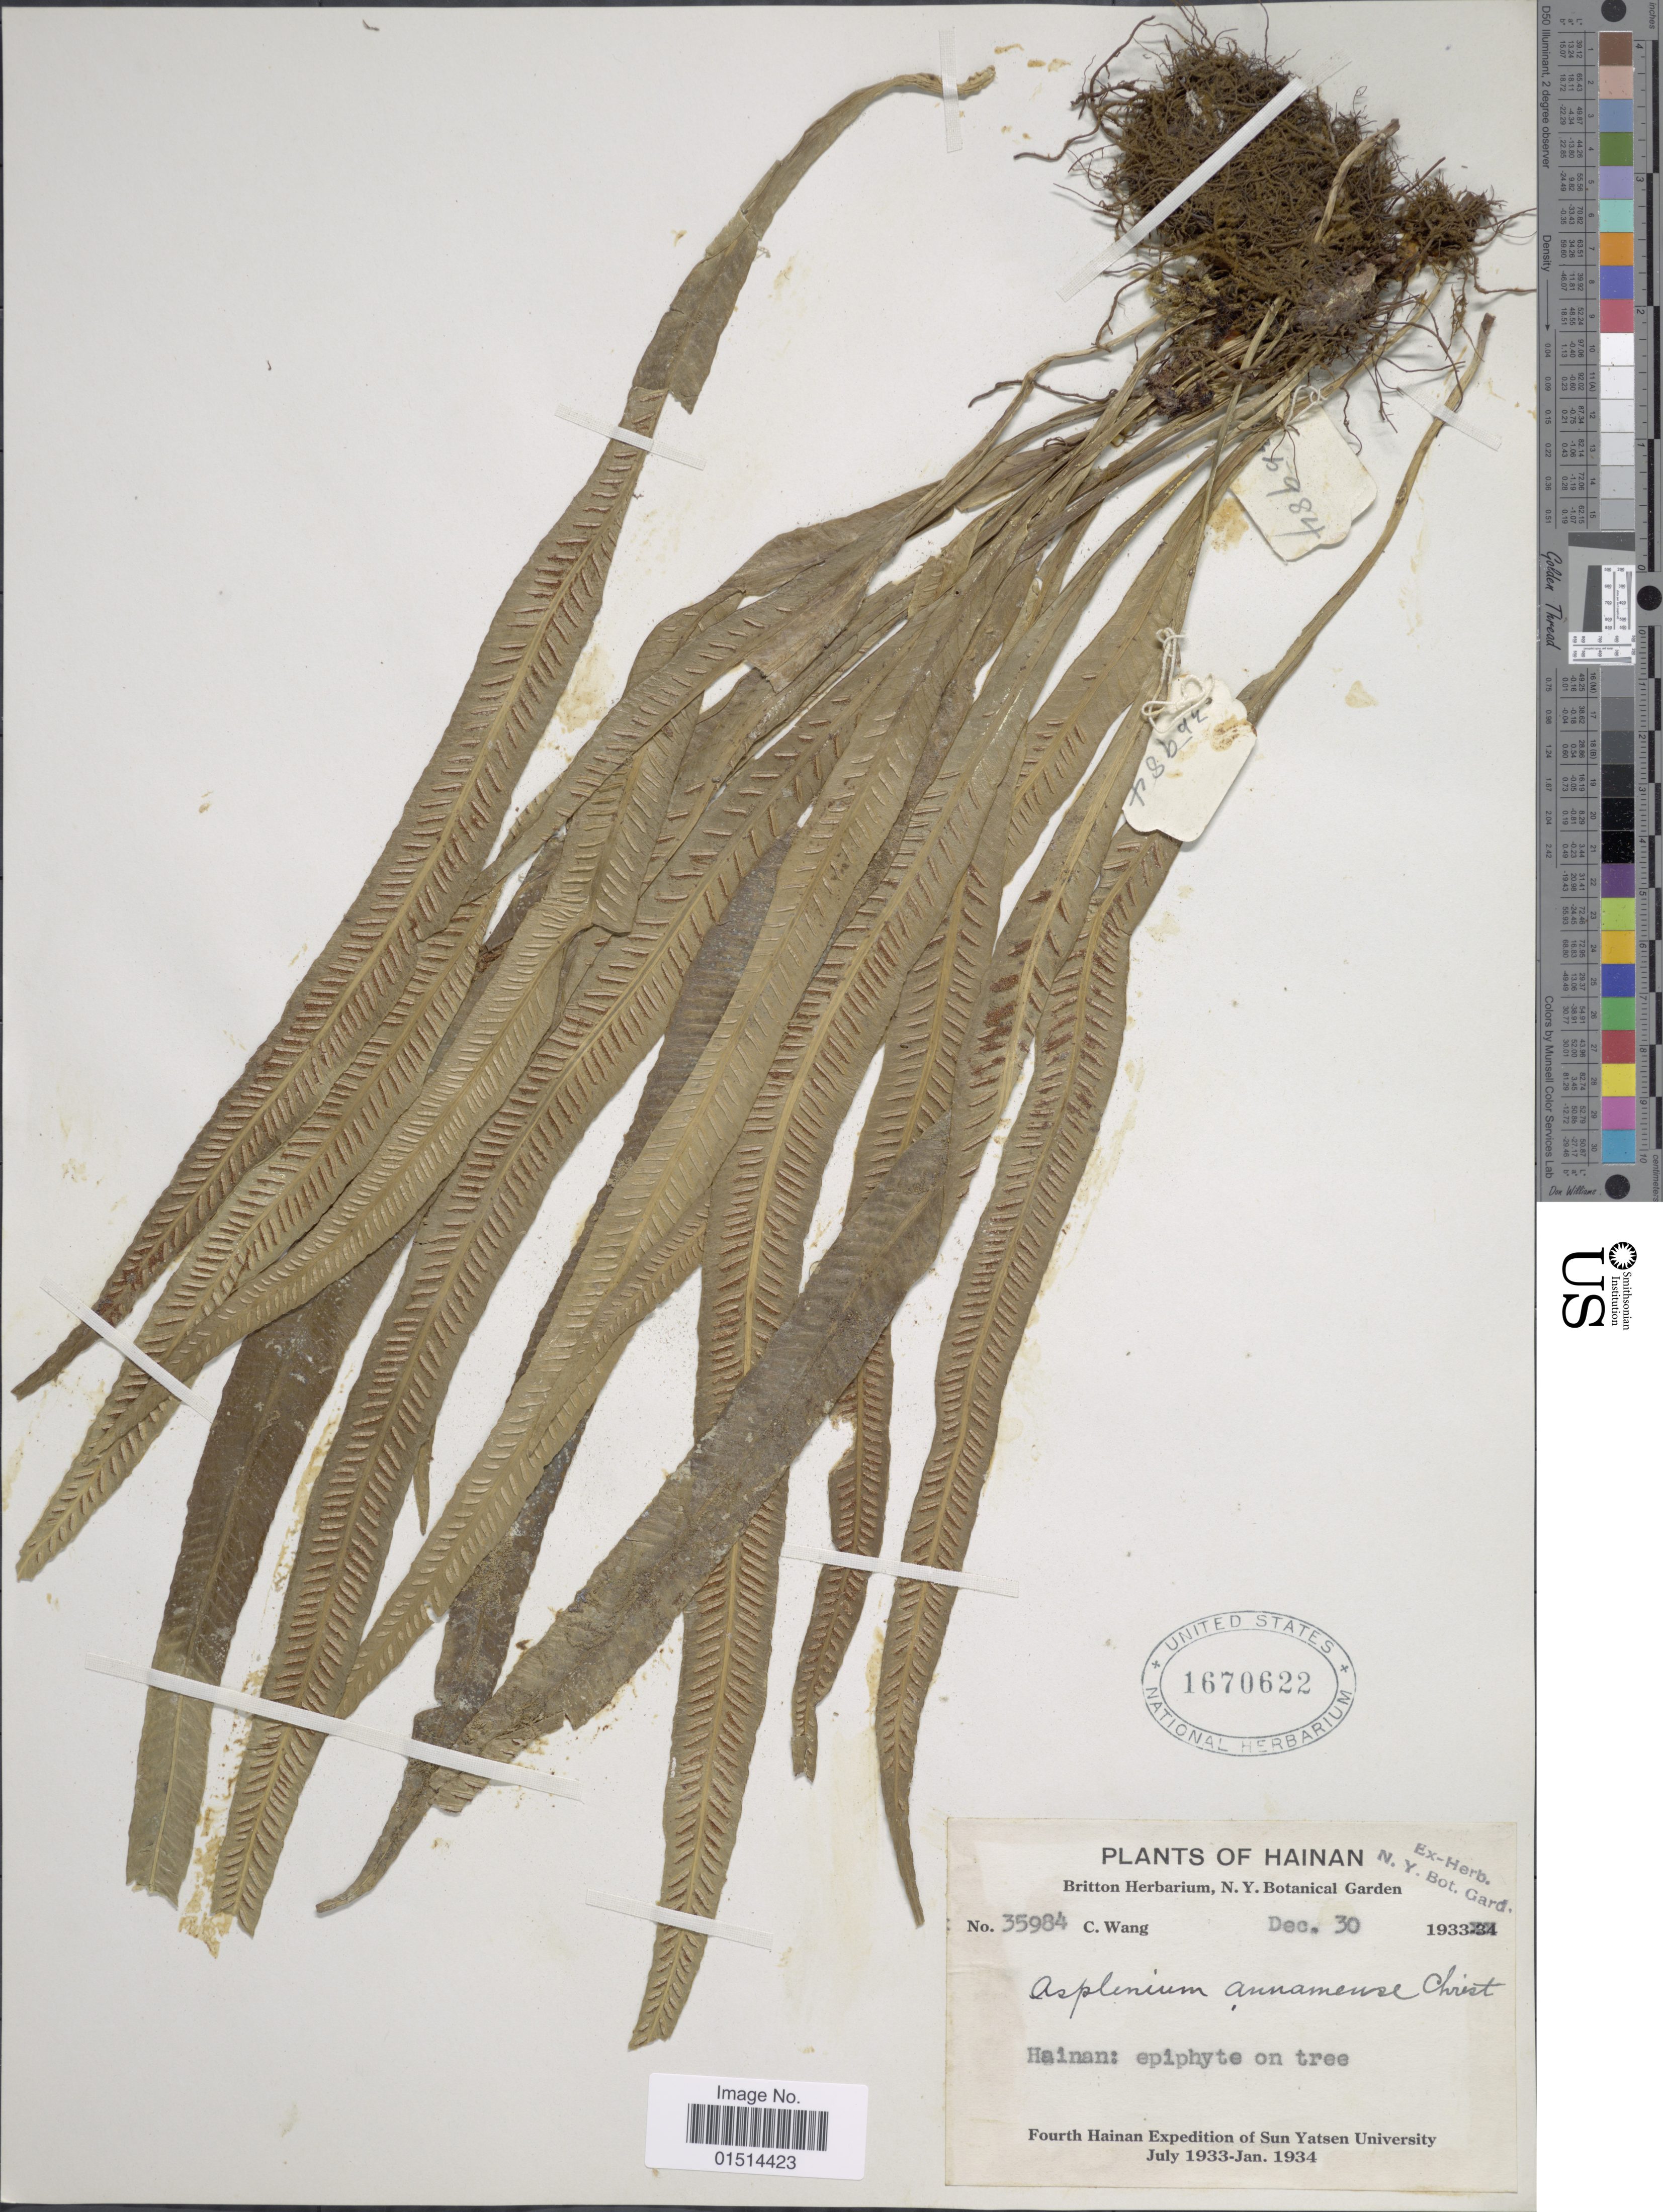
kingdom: Plantae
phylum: Tracheophyta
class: Polypodiopsida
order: Polypodiales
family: Aspleniaceae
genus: Asplenium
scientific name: Asplenium annamense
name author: Christ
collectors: C. Wang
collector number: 35984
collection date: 1933-12-30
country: China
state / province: Hainan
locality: Hainan: epiphyte on tree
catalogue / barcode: US 1670622